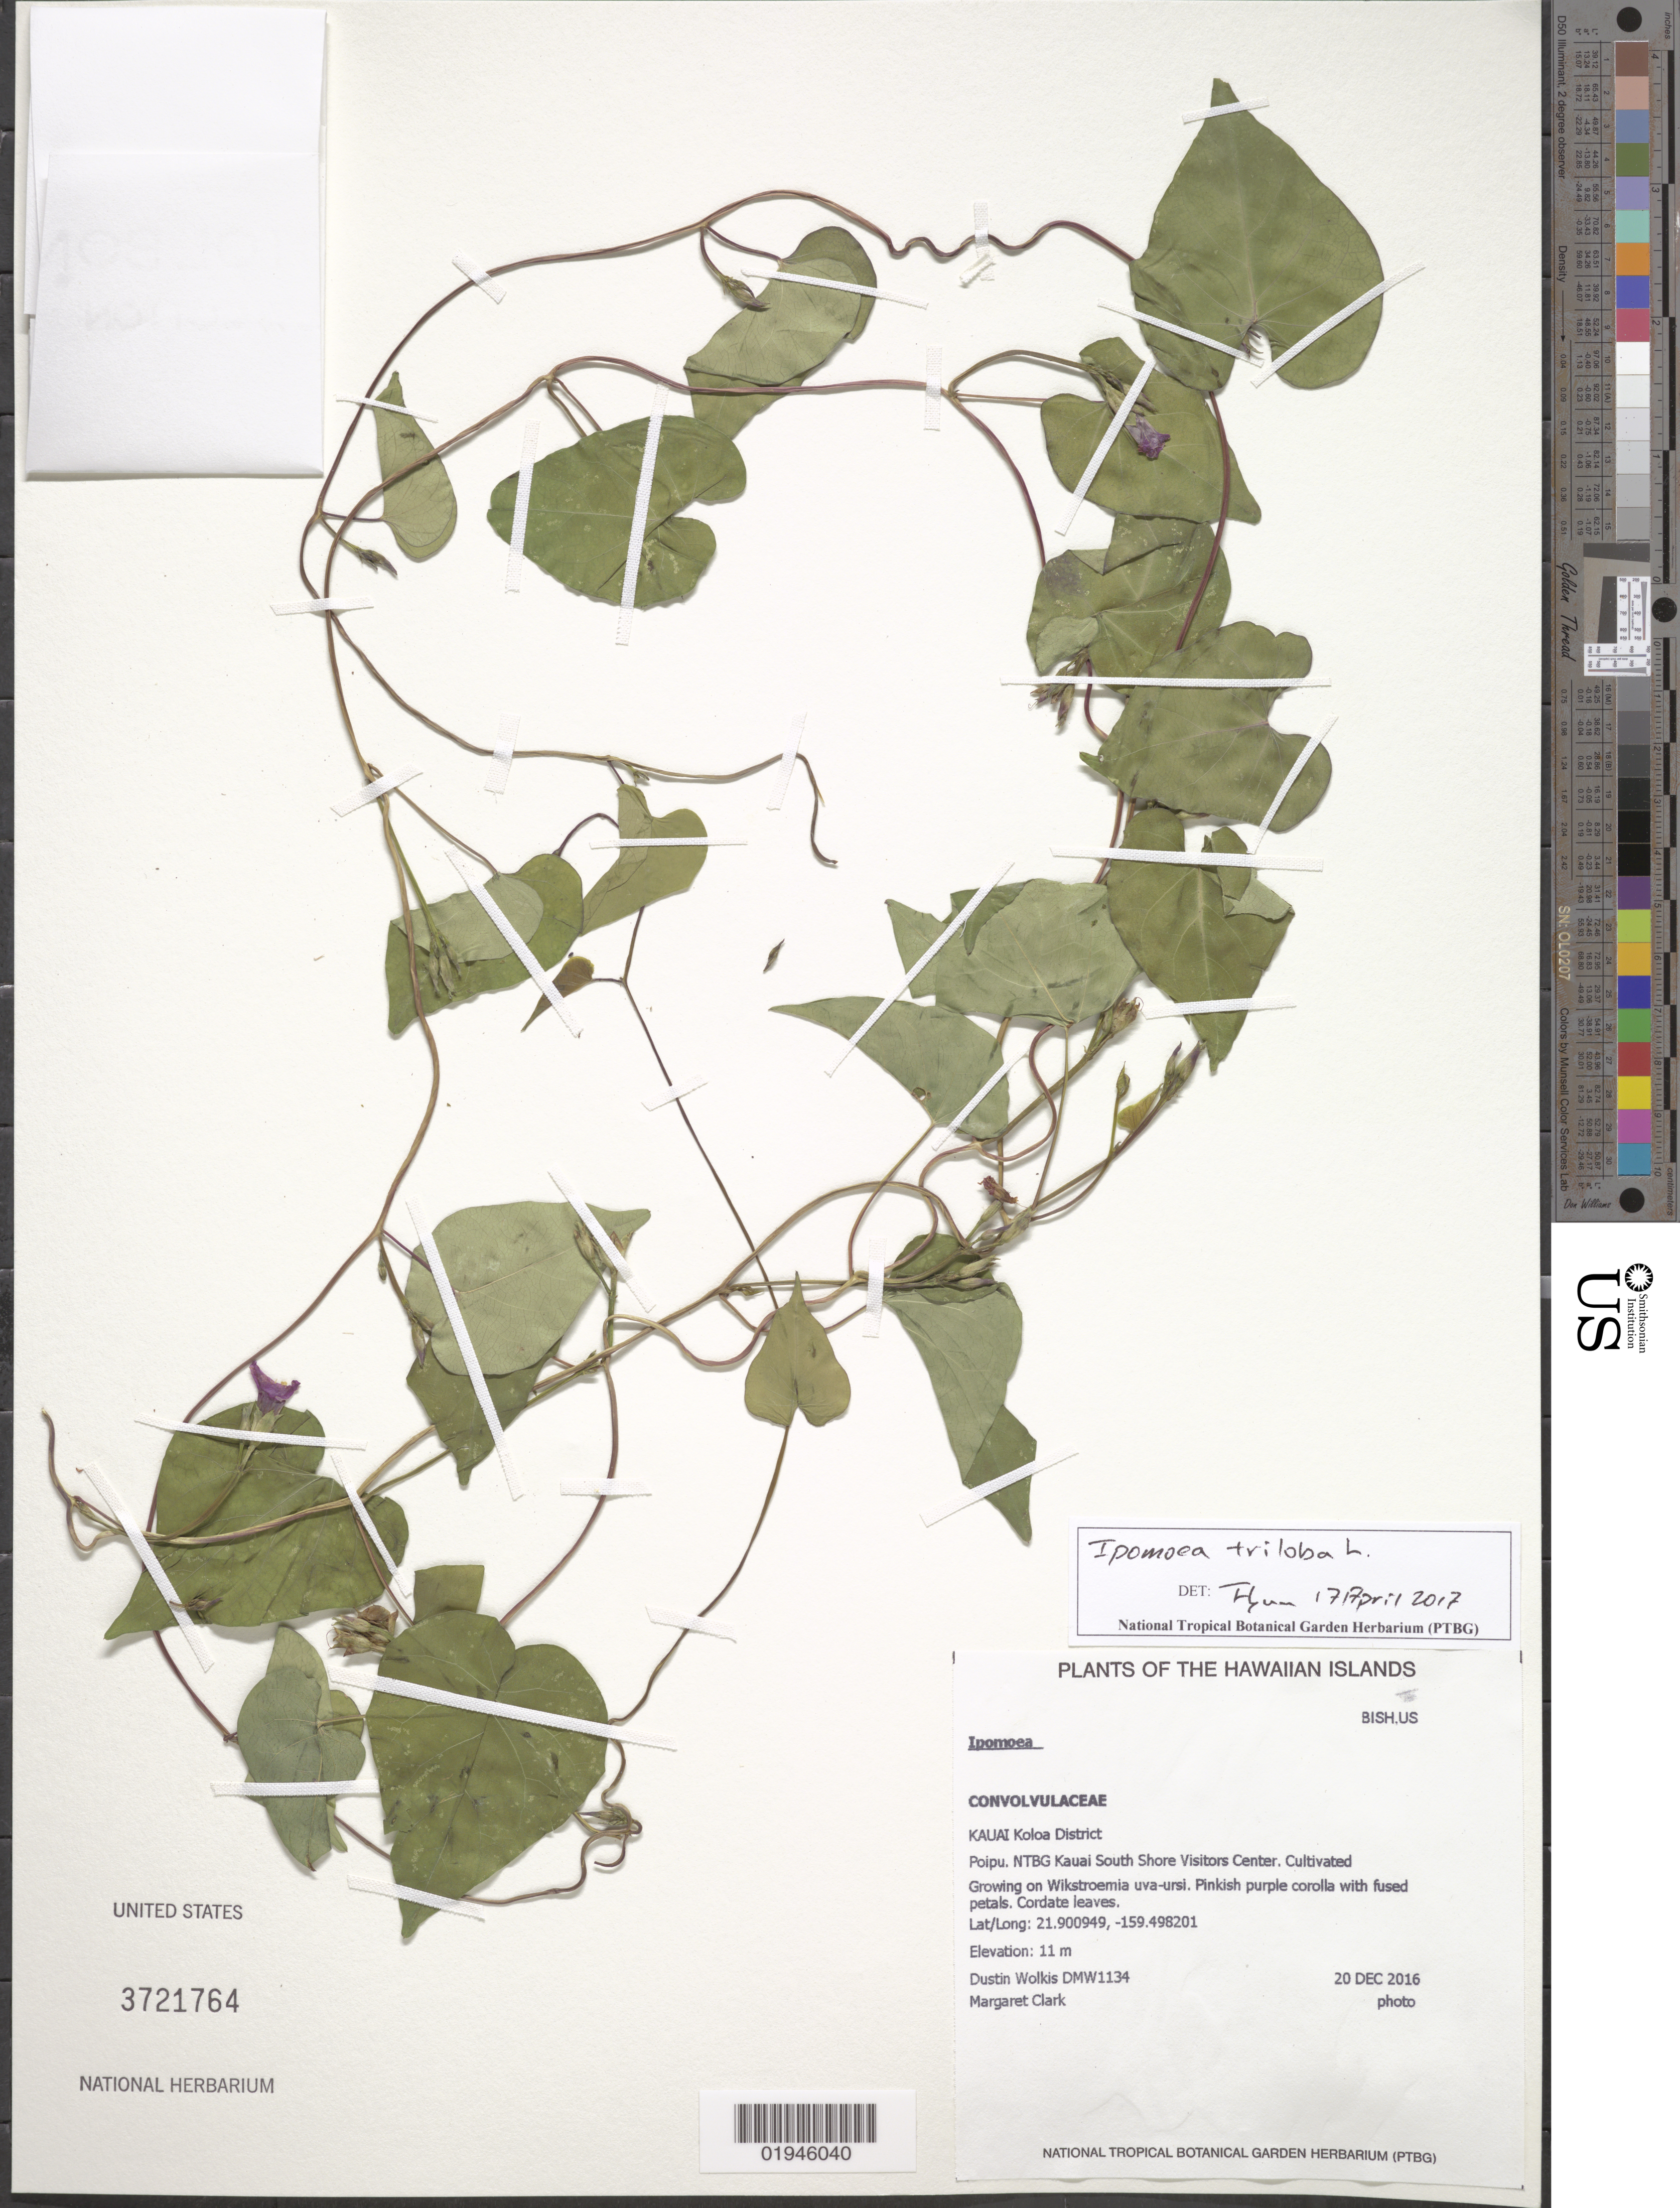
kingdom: Plantae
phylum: Tracheophyta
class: Magnoliopsida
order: Solanales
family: Convolvulaceae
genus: Ipomoea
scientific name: Ipomoea triloba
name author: L.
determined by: Flynn, T. W.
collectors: D. Wolkis & M. Clark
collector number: DMW1134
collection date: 2016-12-20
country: United States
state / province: Hawaii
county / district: Kauai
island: Kaua'i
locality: Koloa District, Poipu, NTBG Kauai South Shore Visitors Center.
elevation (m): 11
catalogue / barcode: US 3721764